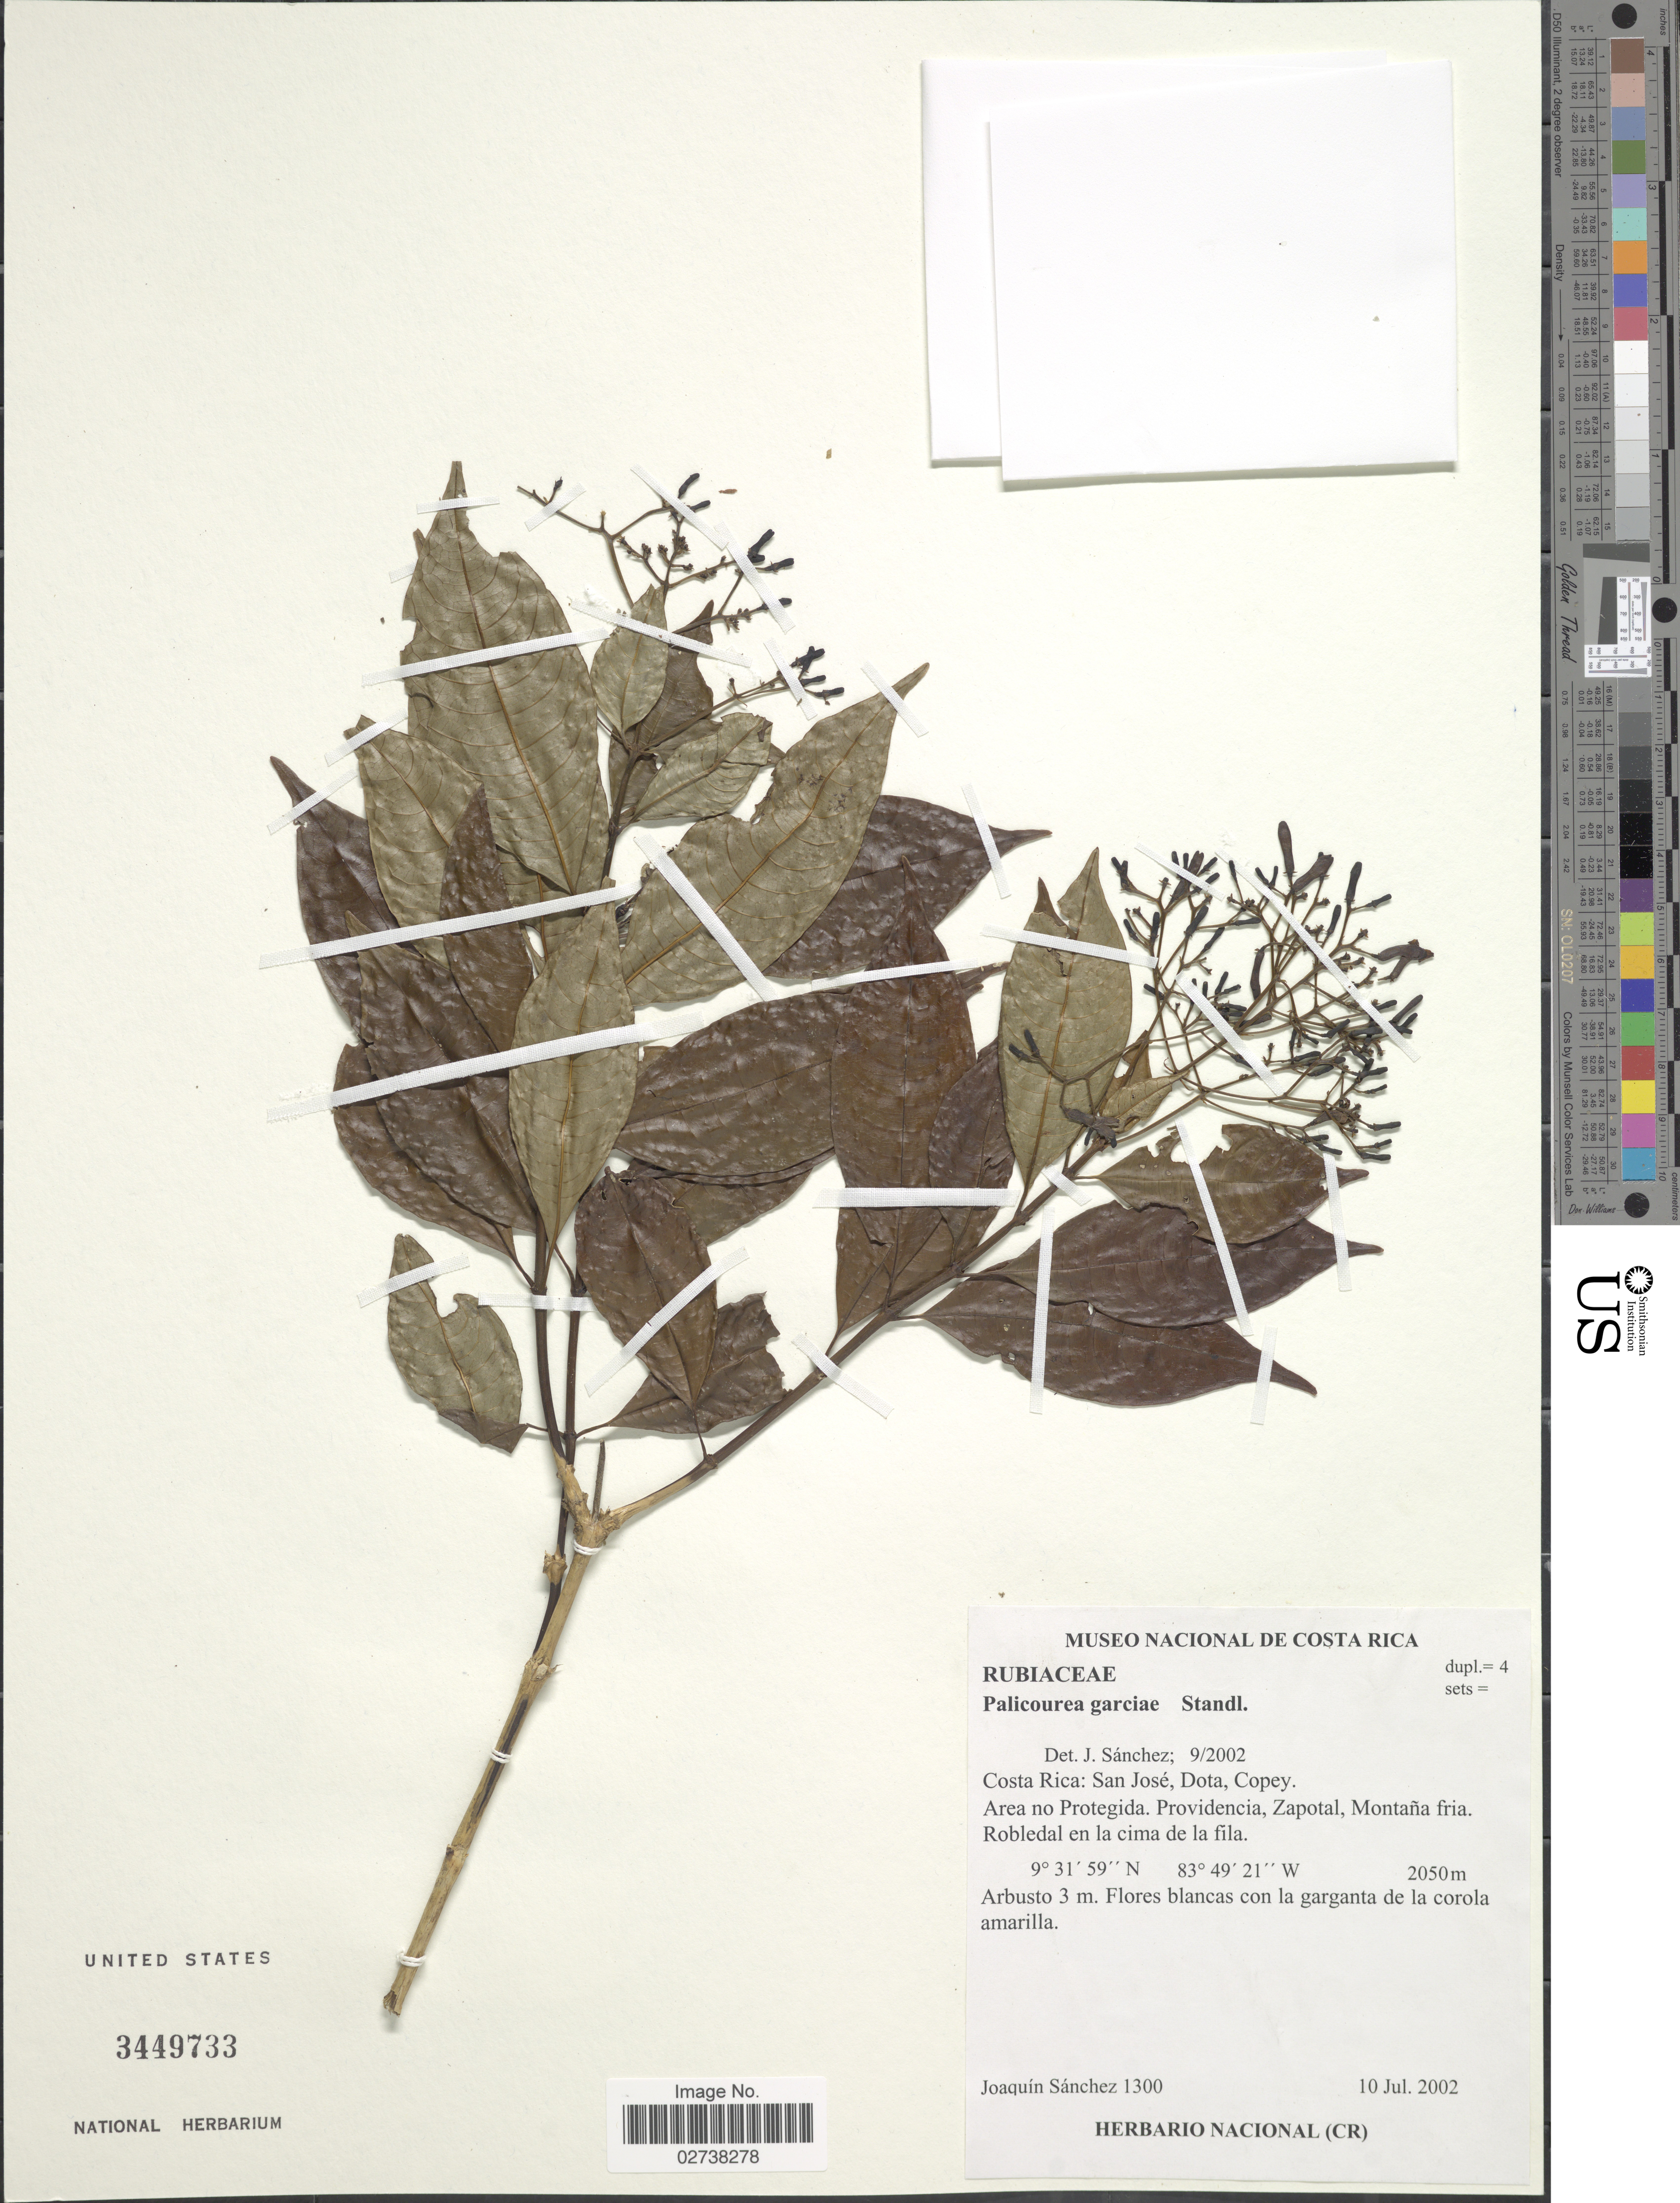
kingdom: Plantae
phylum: Tracheophyta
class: Magnoliopsida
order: Gentianales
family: Rubiaceae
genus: Palicourea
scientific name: Palicourea garciae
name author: Standl.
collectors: J. Sánchez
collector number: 1300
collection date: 2002-07-10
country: Costa Rica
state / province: San José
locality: San Jose, Dota, Copey. Area no Protegida. Providencia, Zapotal, Montana fria. Robledal en la cima de la fila.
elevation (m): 2050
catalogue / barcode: US 3449733